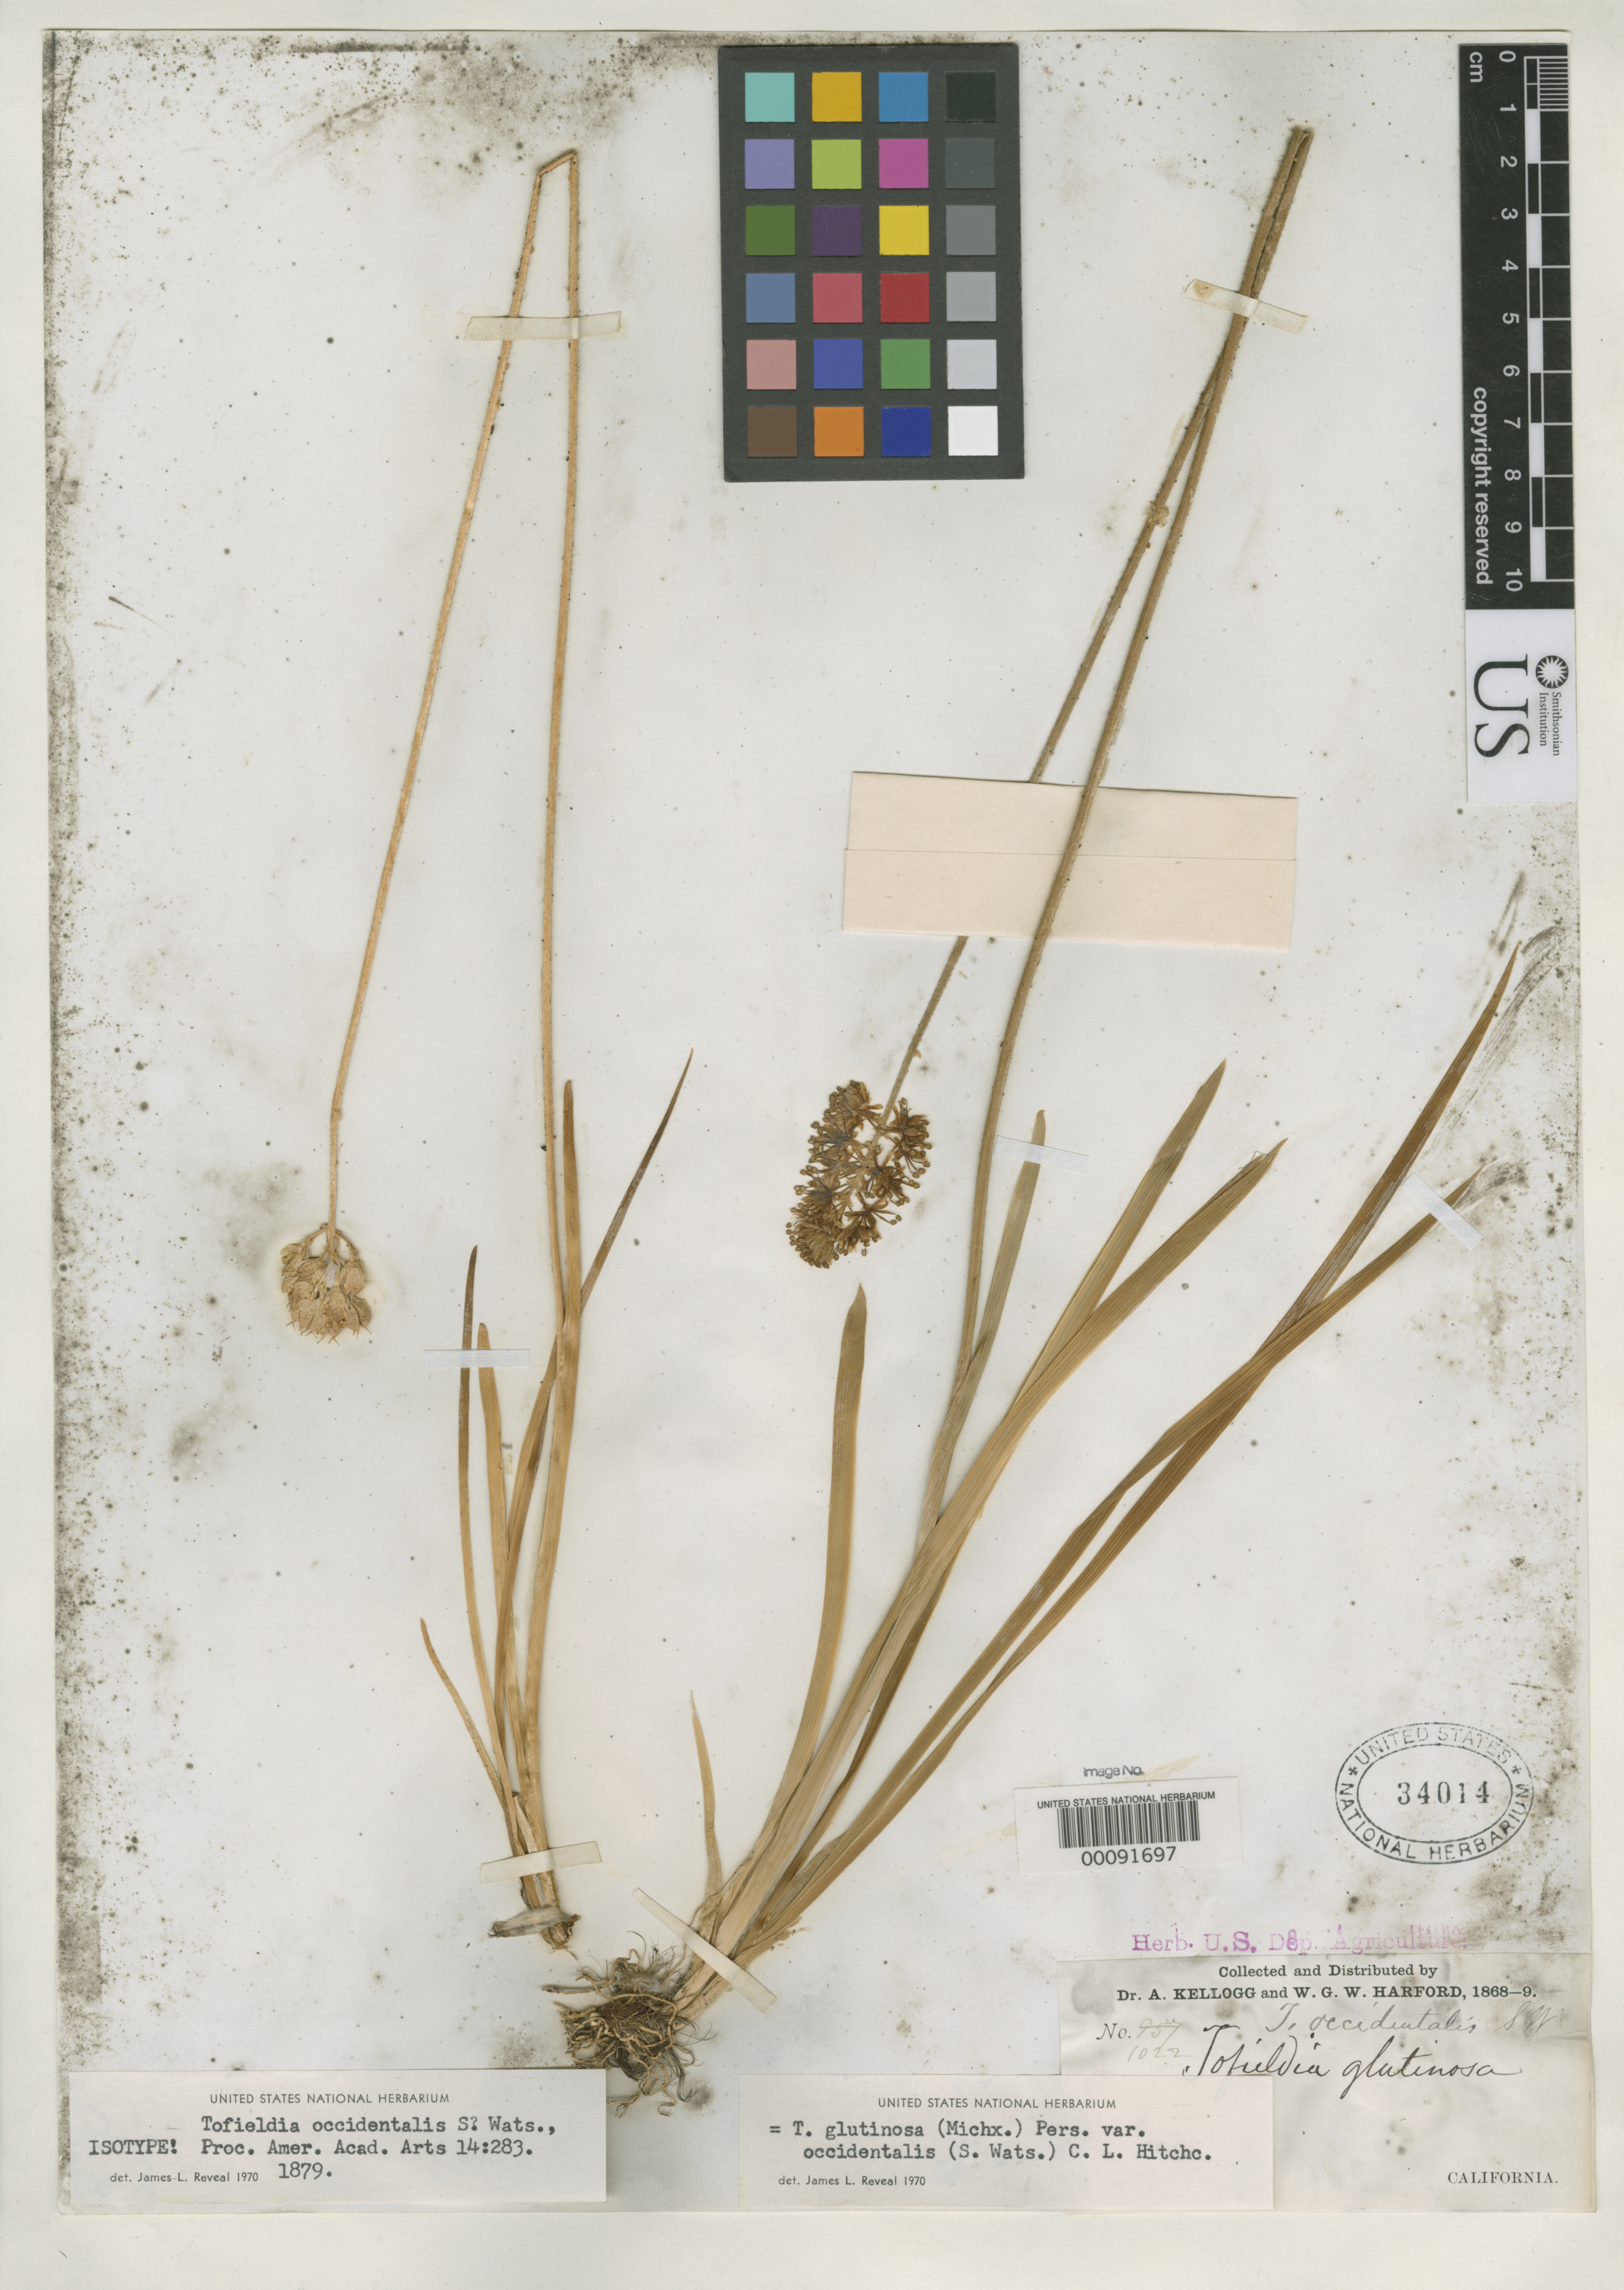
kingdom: Plantae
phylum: Tracheophyta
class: Liliopsida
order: Alismatales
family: Tofieldiaceae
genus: Tofieldia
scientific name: Tofieldia occidentalis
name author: S. Watson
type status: Isotype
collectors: A. Kellogg & W. G. W. Harford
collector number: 1022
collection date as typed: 1868 to -- --- 1869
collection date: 1868/1869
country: United States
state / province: California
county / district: Mendocino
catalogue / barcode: US 34014